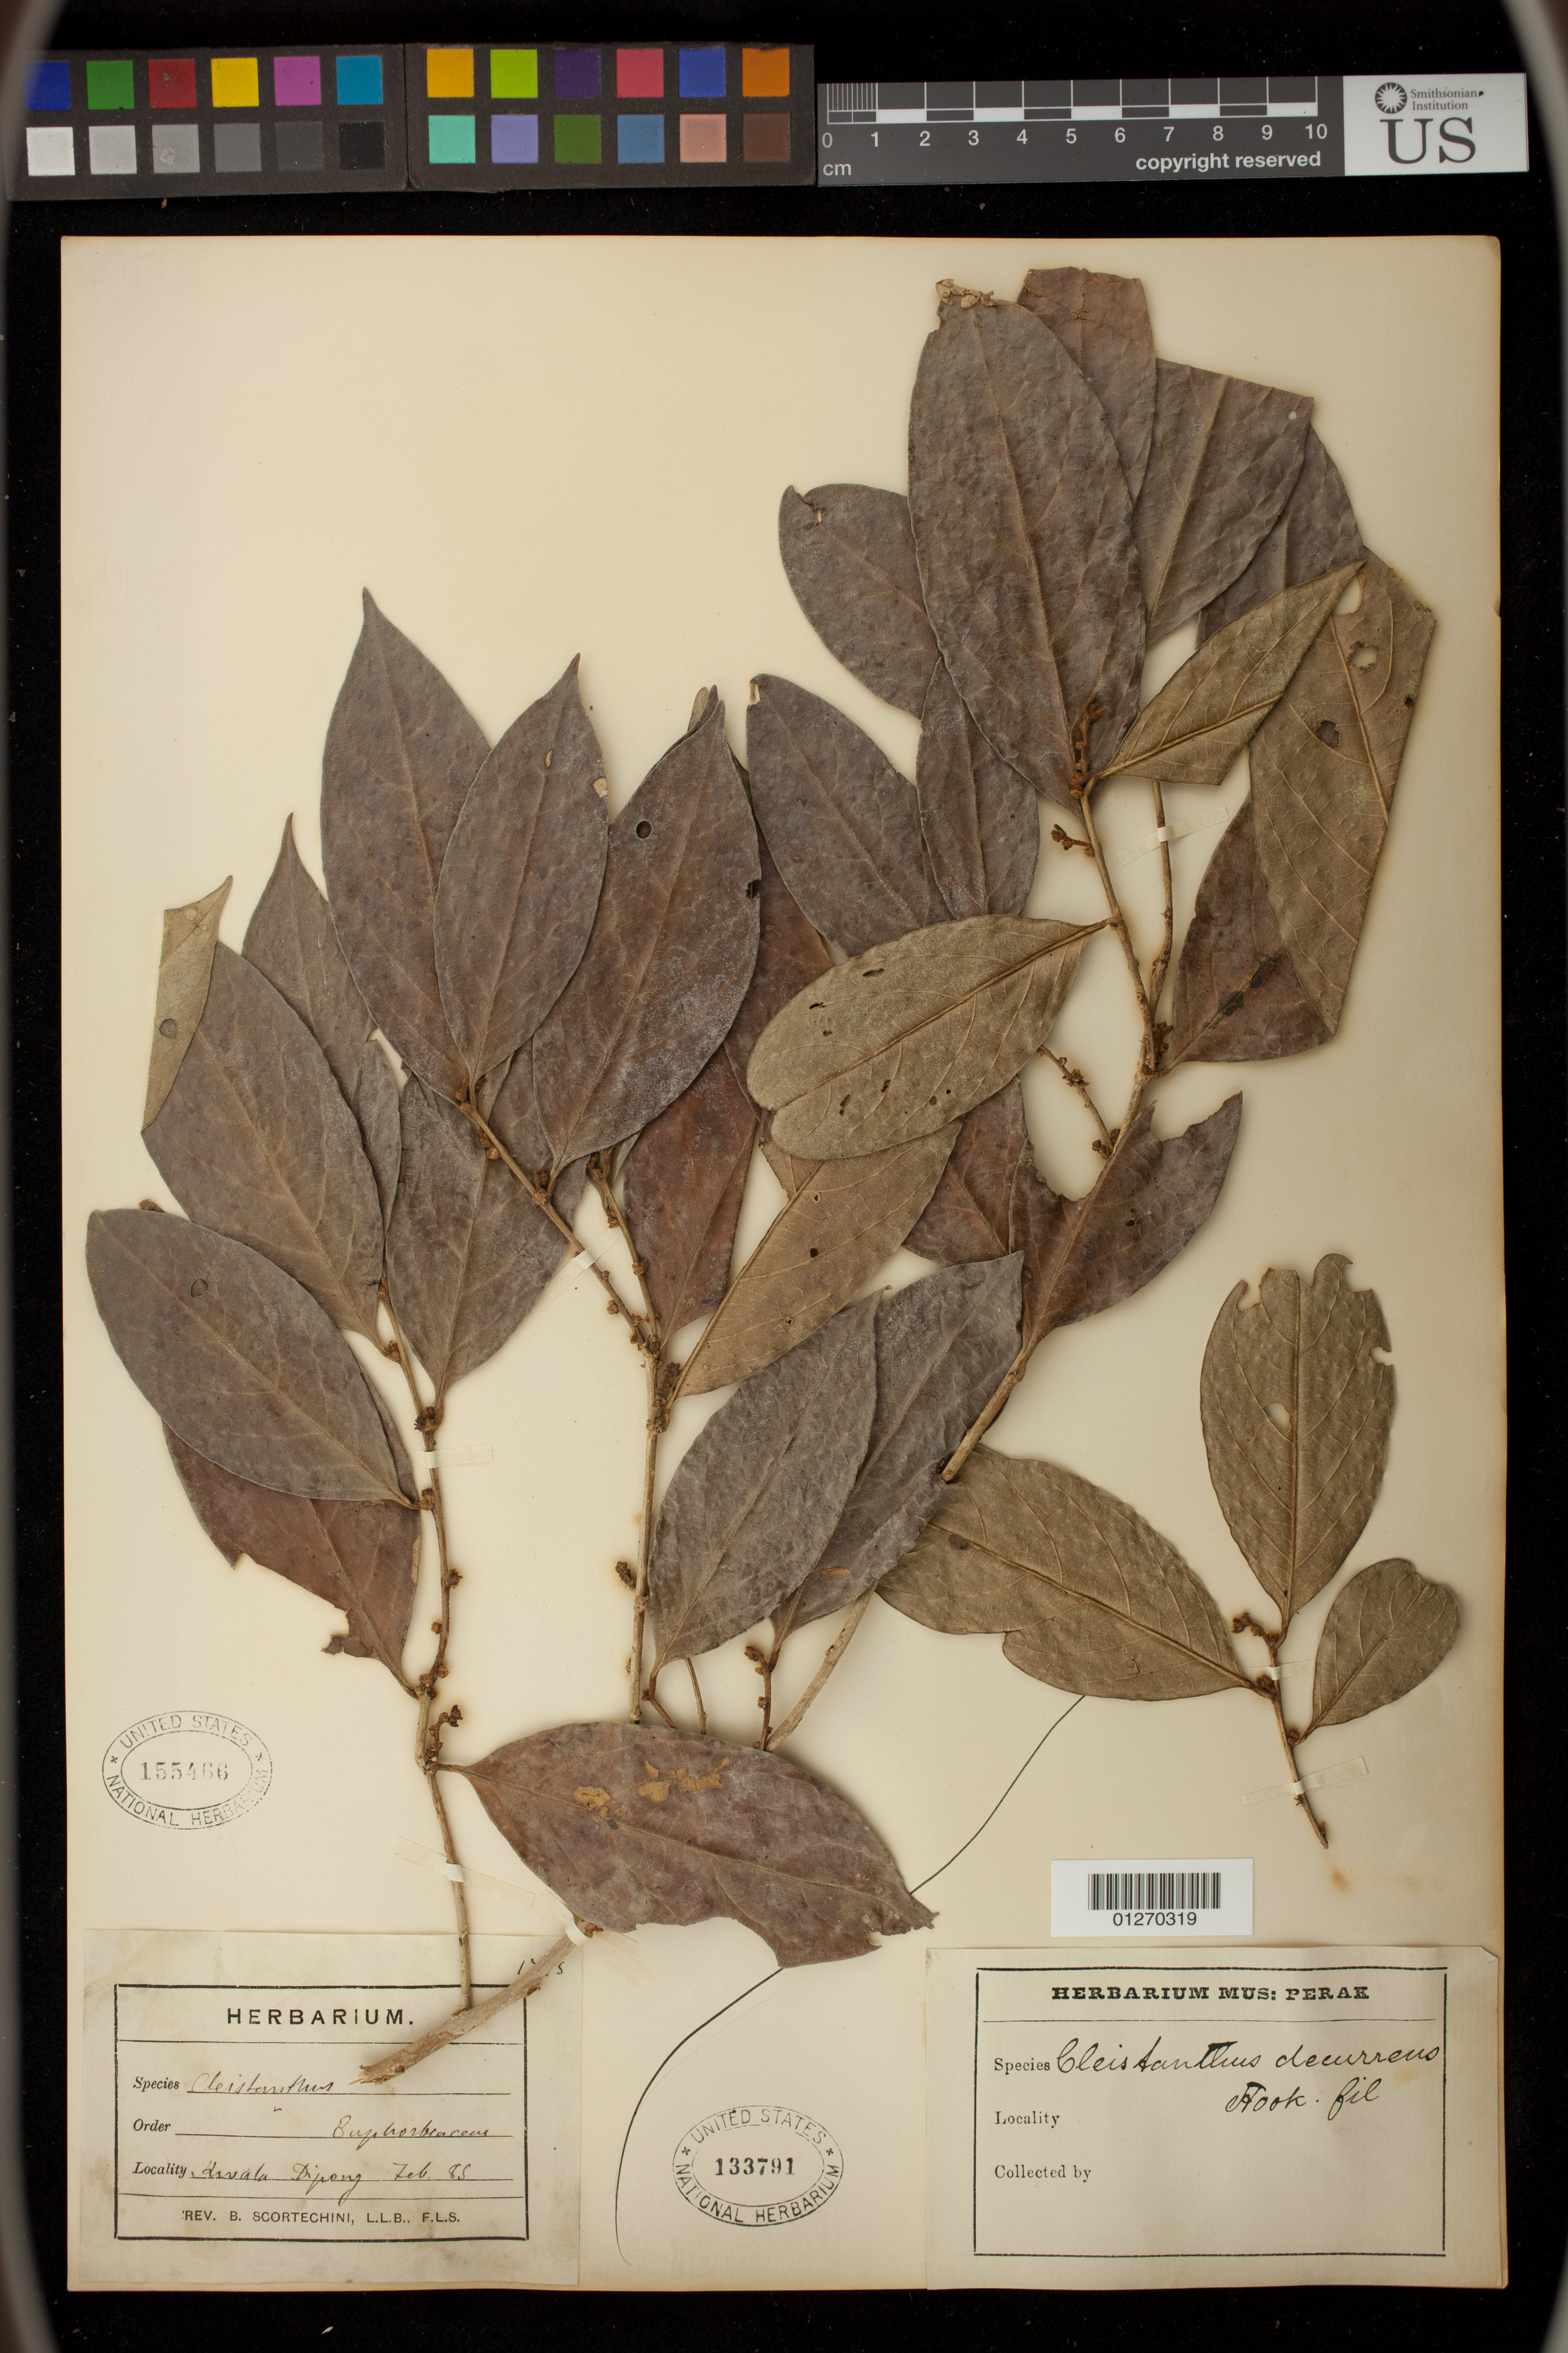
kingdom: Plantae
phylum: Tracheophyta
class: Magnoliopsida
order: Malpighiales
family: Phyllanthaceae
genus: Cleistanthus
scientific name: Cleistanthus decurrens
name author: Hook. f.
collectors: B. Scortechini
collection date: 1885-02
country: Malaysia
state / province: Perak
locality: Kivala Dipong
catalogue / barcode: US 133791